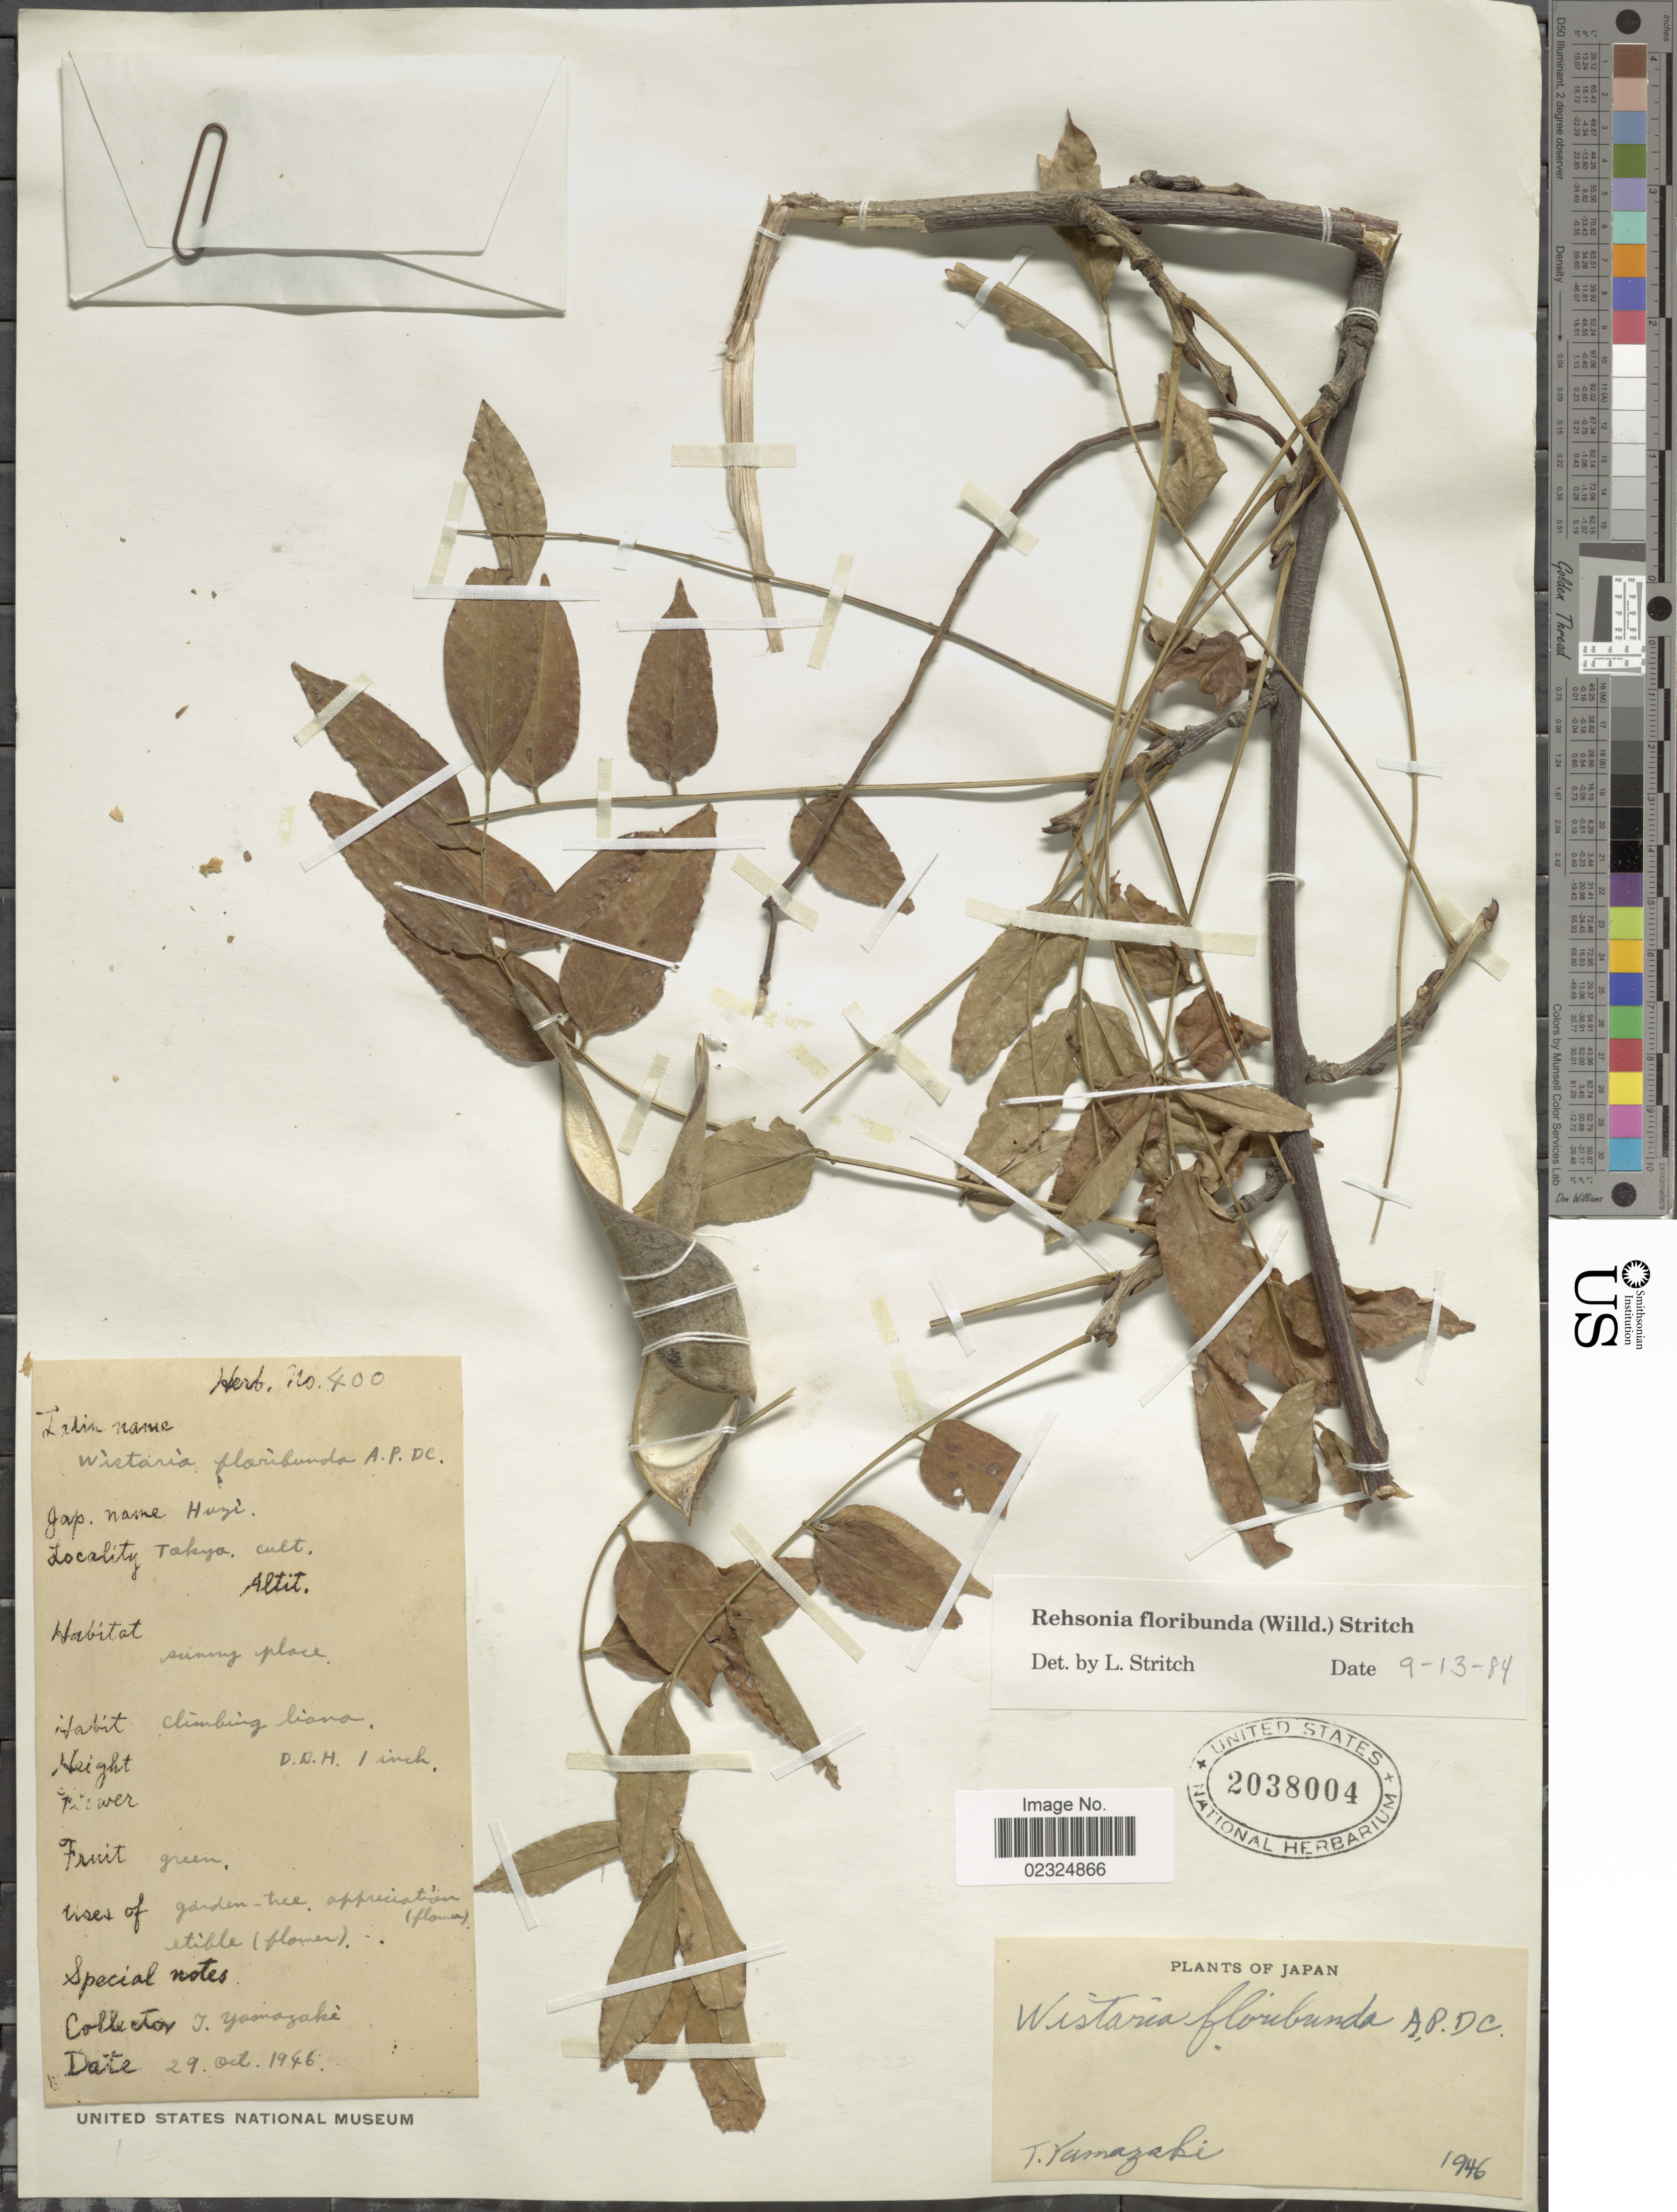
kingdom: Plantae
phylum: Tracheophyta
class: Magnoliopsida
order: Fabales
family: Fabaceae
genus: Wisteria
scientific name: Wisteria floribunda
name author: (Willd.) DC.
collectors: T. Yamazaki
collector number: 400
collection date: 1946-10-29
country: Japan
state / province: Tokyo, Federal City of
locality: Tokyo, cult.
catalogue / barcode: US 2038004